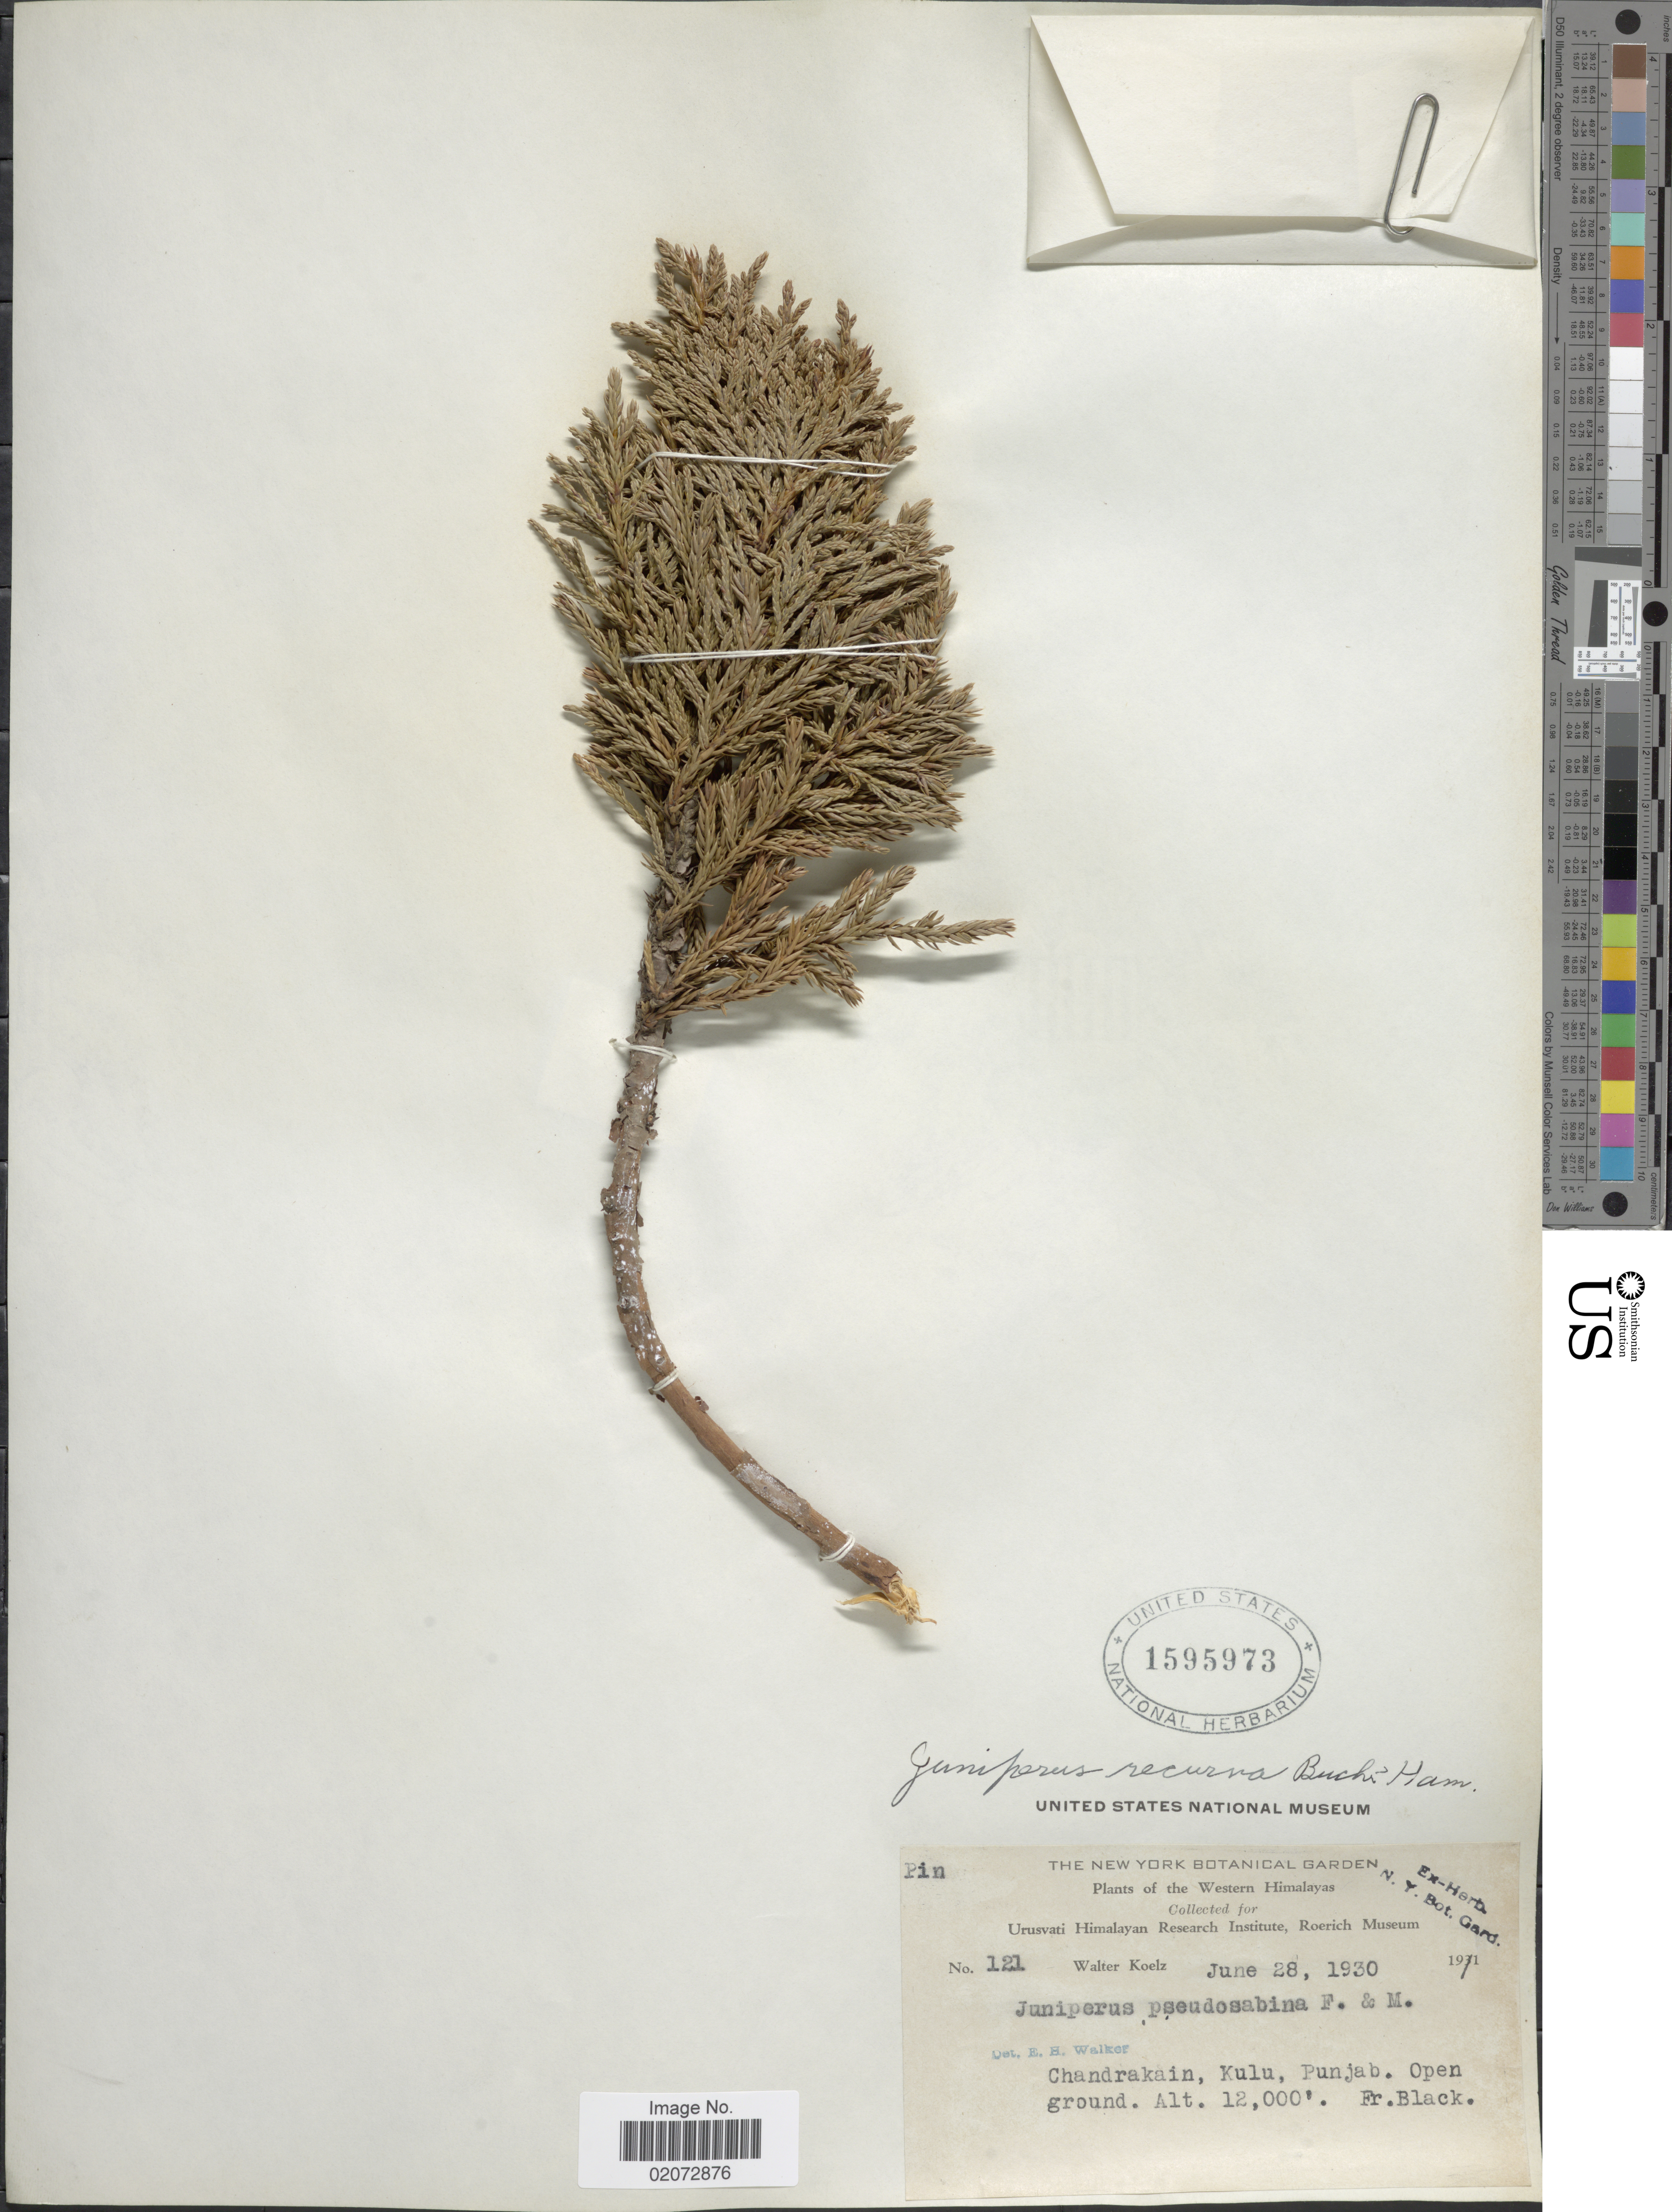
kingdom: Plantae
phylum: Tracheophyta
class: Pinopsida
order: Pinales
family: Cupressaceae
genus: Juniperus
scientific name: Juniperus recurva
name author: Buch.-Ham. ex D. Don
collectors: W. N. Koelz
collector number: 121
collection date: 1930-06-28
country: India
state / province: Punjab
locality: Western Himalayas, Chandrakain, Kulu, Punjab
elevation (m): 3658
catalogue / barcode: US 1595973